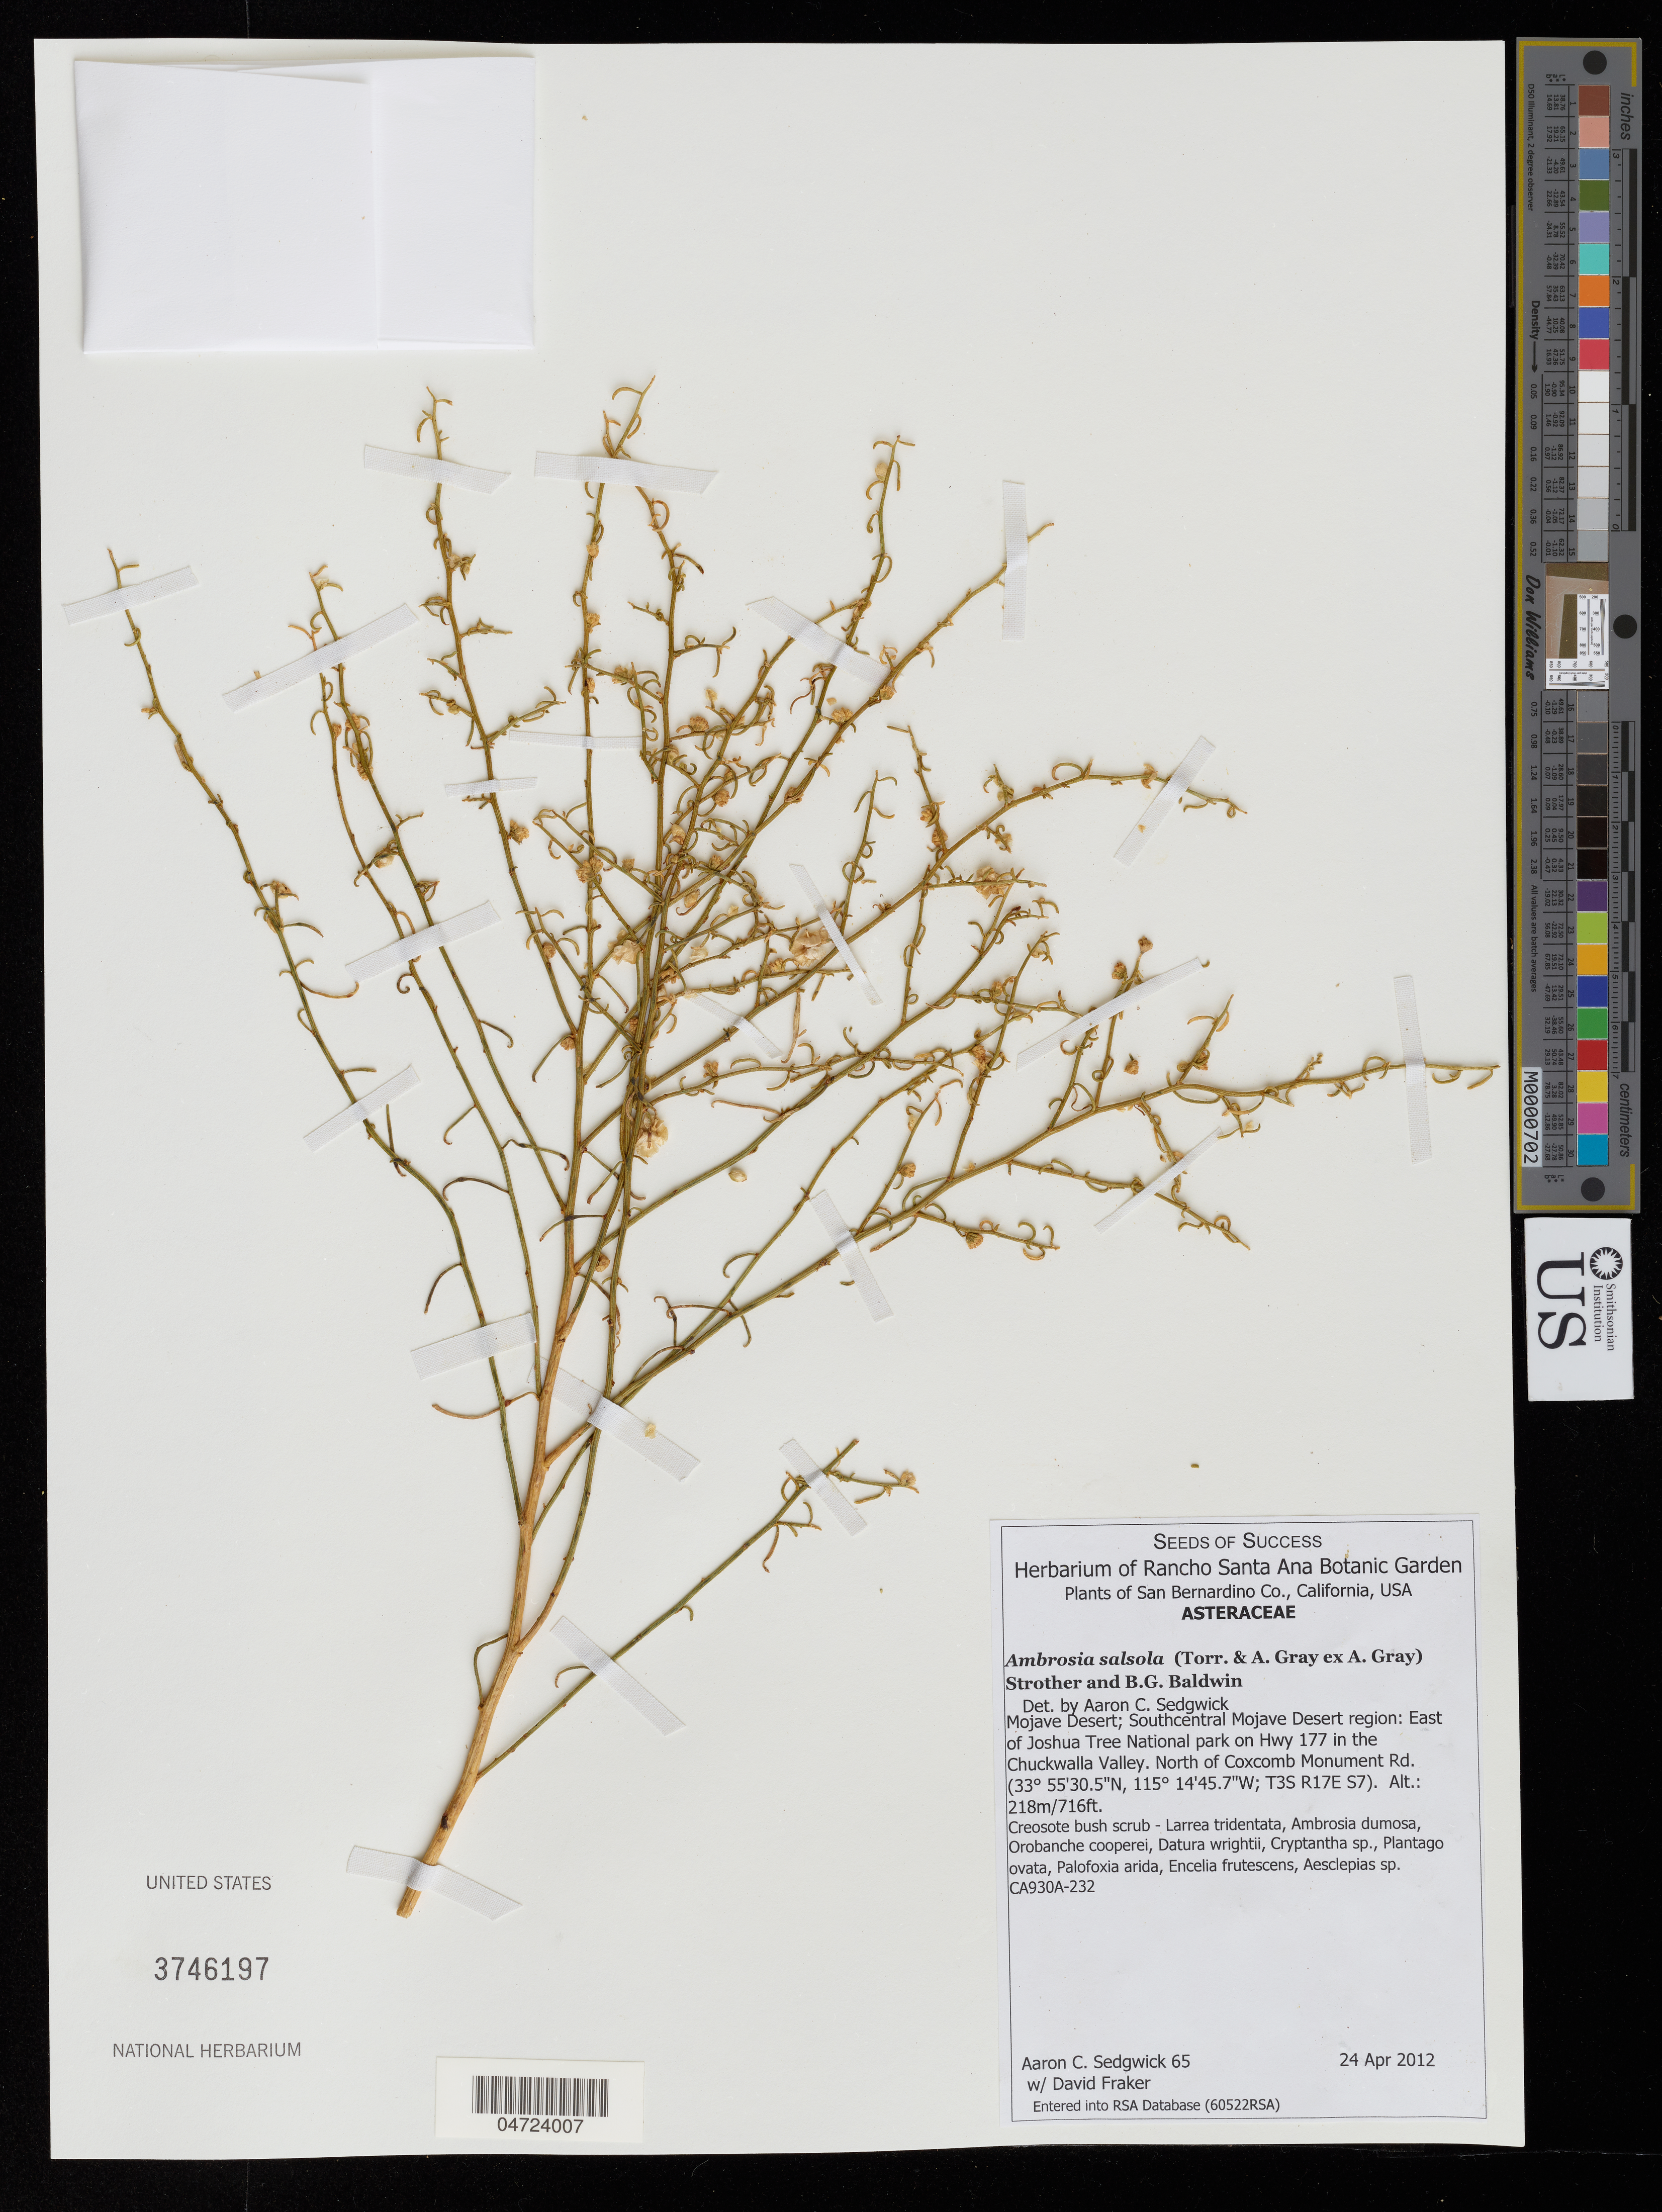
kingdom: Plantae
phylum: Tracheophyta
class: Magnoliopsida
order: Asterales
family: Asteraceae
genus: Ambrosia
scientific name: Ambrosia salsola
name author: (Torr. & A. Gray) Strother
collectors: A. Sedgwick & D. Fraker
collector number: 65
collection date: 2012-04-24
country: United States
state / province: California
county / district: San Bernardino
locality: San Bernardino Co. Mojave Desert; Southcentral Mojave Desert region: East of Joshua Tree National park on Hwy 177 in the Chuckwalla Valley. North of Coxcomb Monument Rd. (T3S R17E S7).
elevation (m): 218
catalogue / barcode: US 3746197